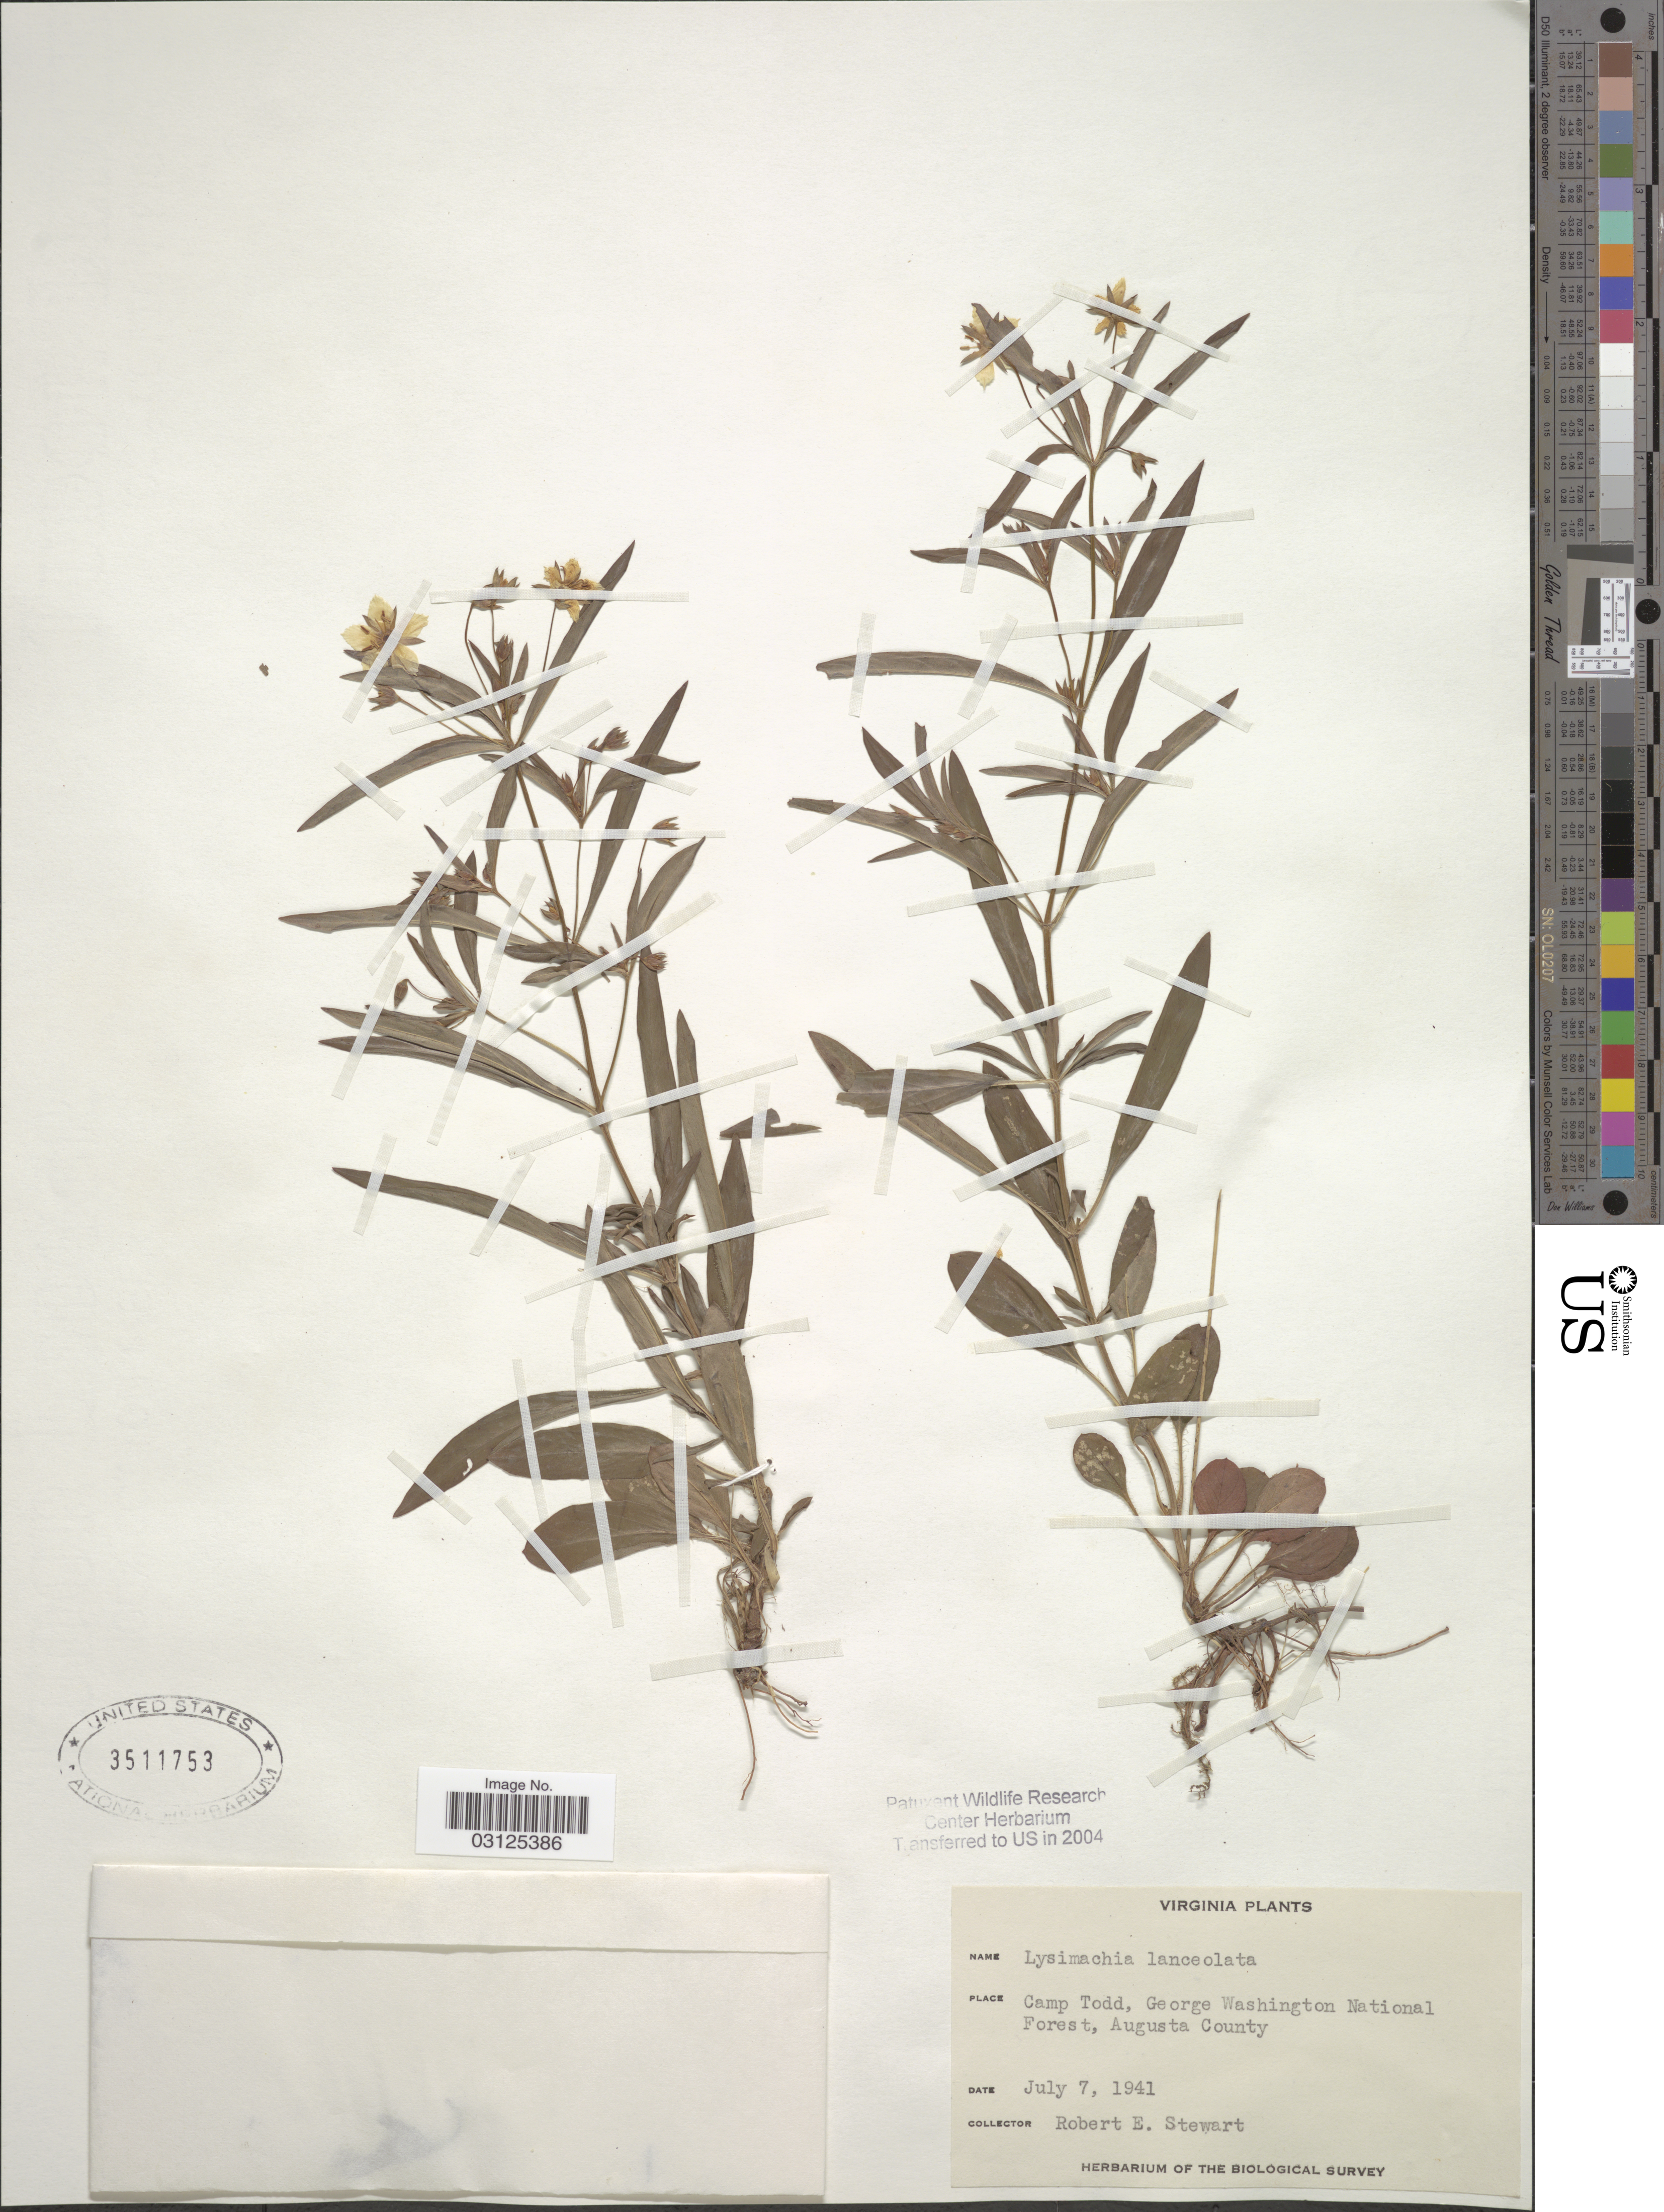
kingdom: Plantae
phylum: Tracheophyta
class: Magnoliopsida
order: Ericales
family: Primulaceae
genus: Lysimachia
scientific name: Lysimachia lanceolata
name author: Walter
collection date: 1941-07-07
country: United States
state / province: Virginia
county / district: Augusta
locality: Camp Todd, George Washington National Forest, Augusta County.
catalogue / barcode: US 3511753